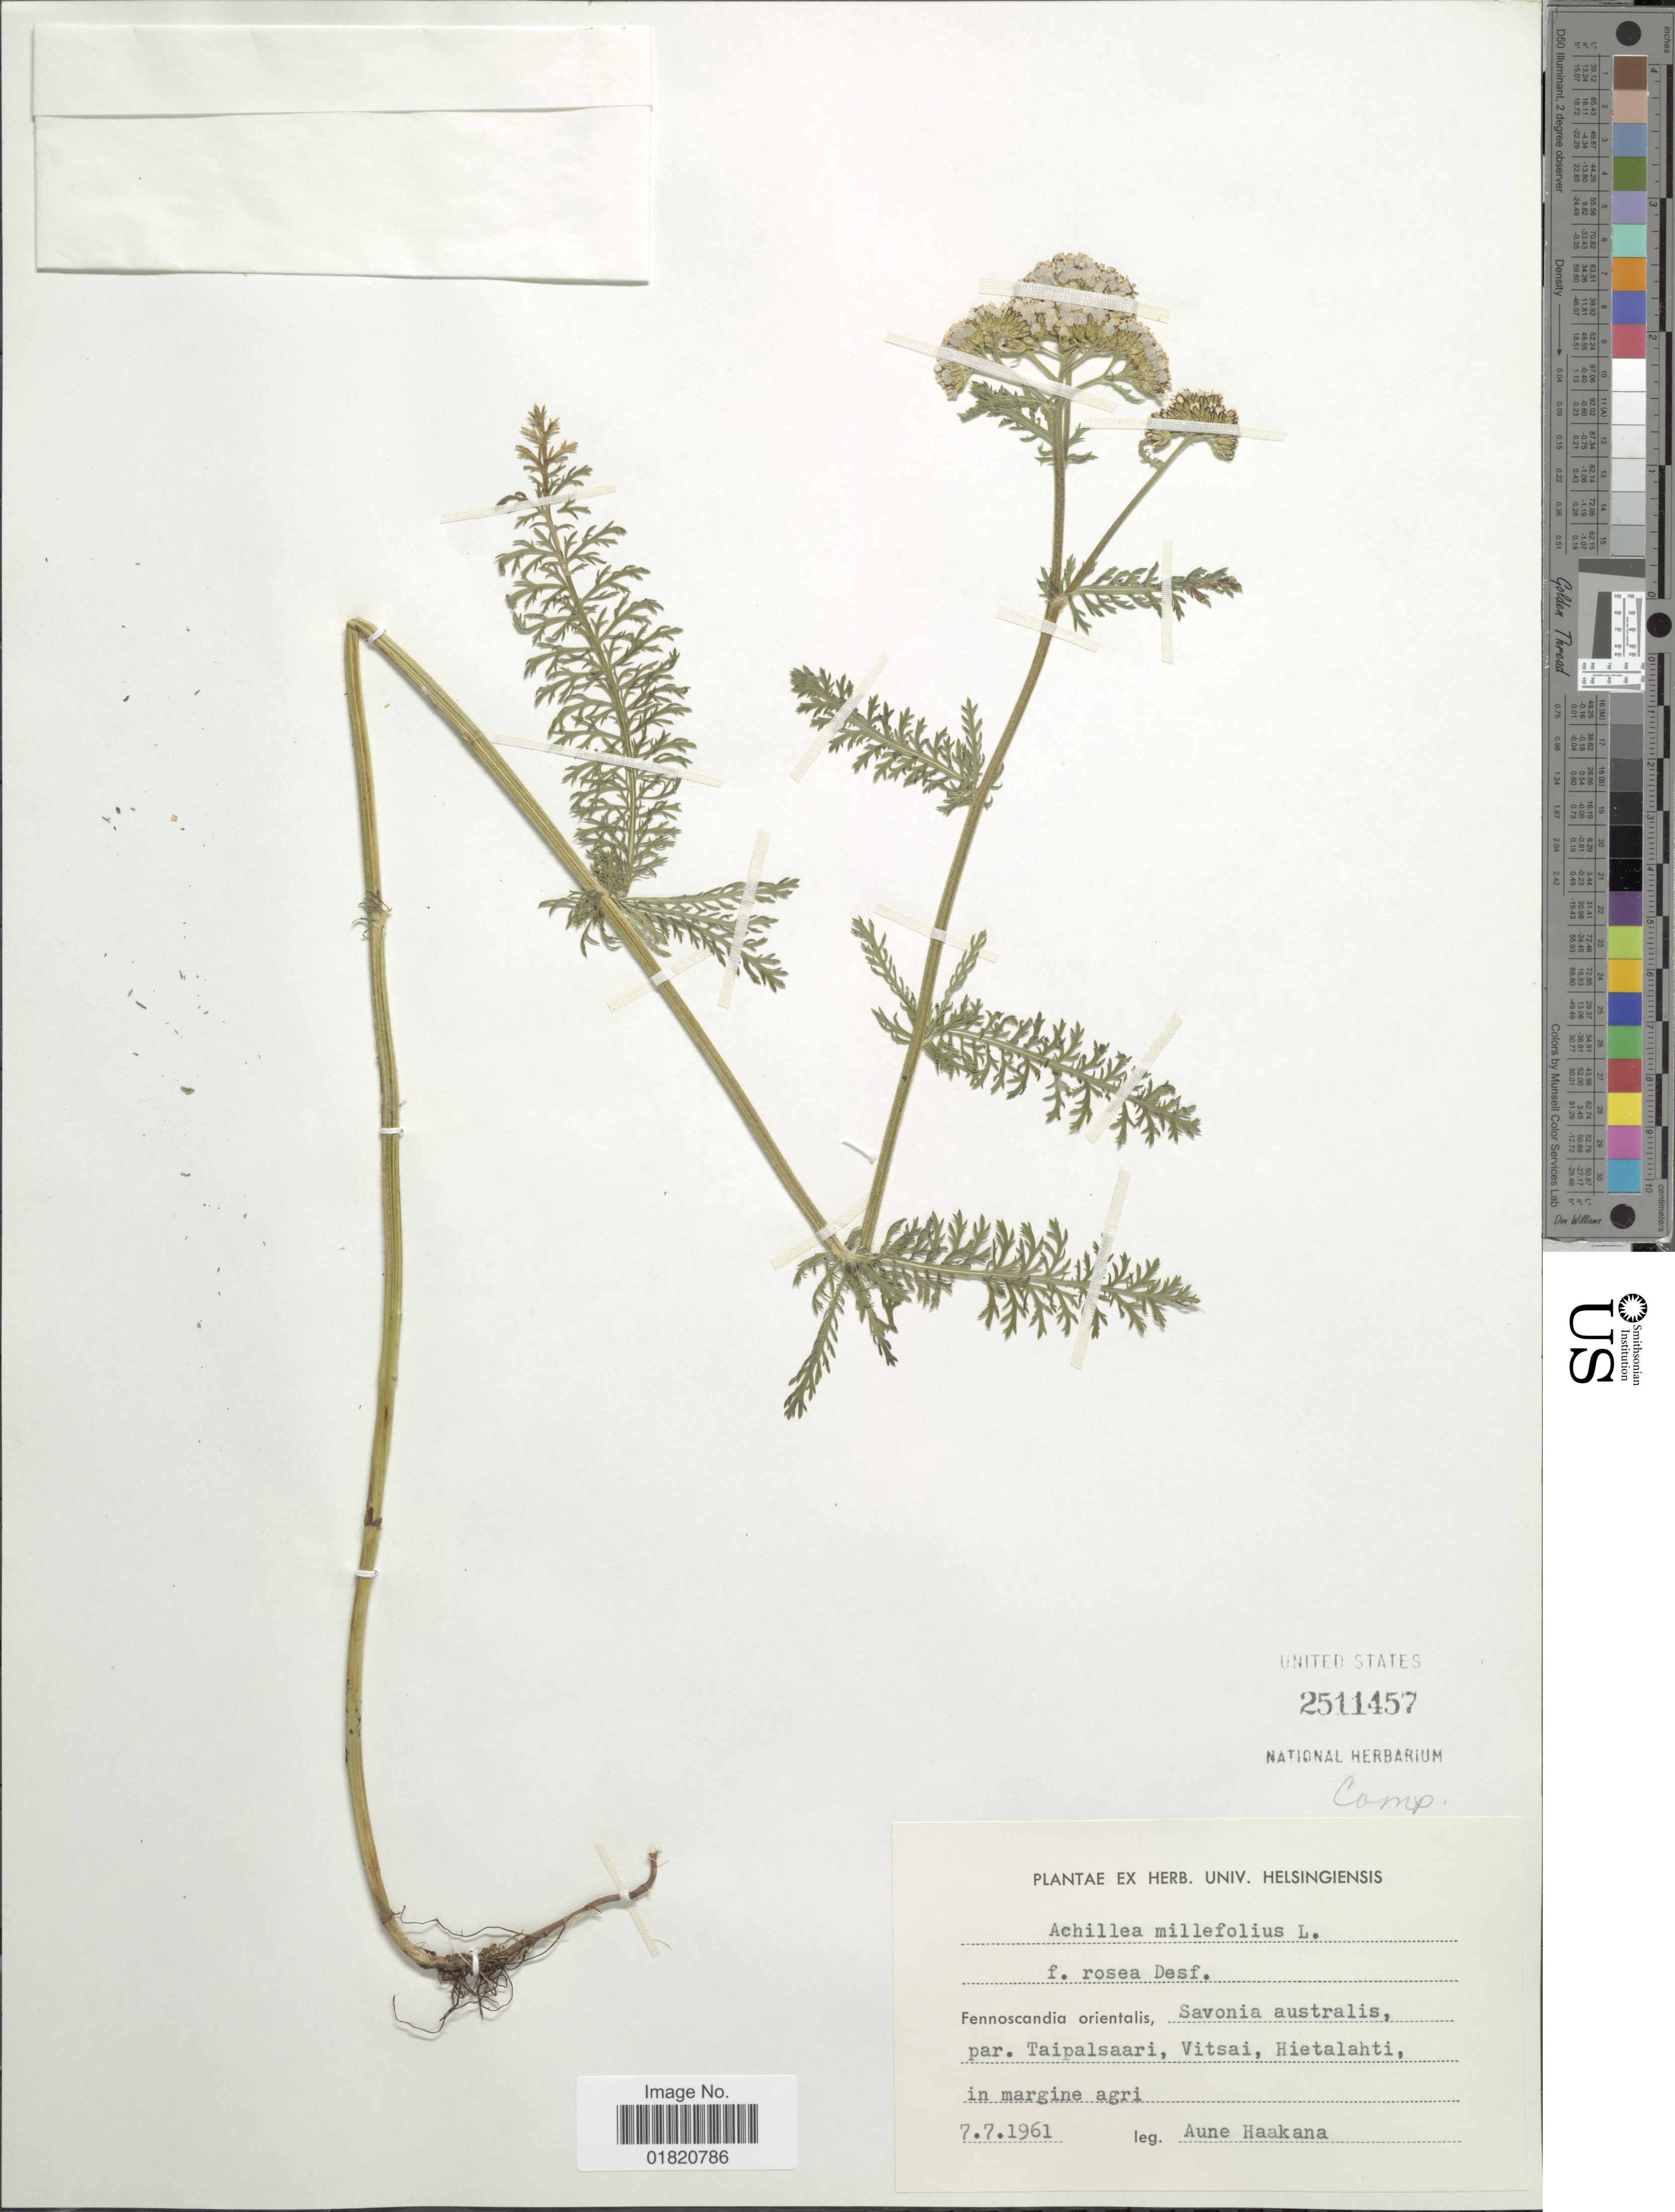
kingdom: Plantae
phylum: Tracheophyta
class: Magnoliopsida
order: Asterales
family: Asteraceae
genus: Achillea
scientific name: Achillea millefolium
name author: L.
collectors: A. Haakana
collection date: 1961-07-07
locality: Fennoscandia orientalis, Savonia australis, par. Taipalsaari, Vitsai, Hietalahti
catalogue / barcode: US 2511457